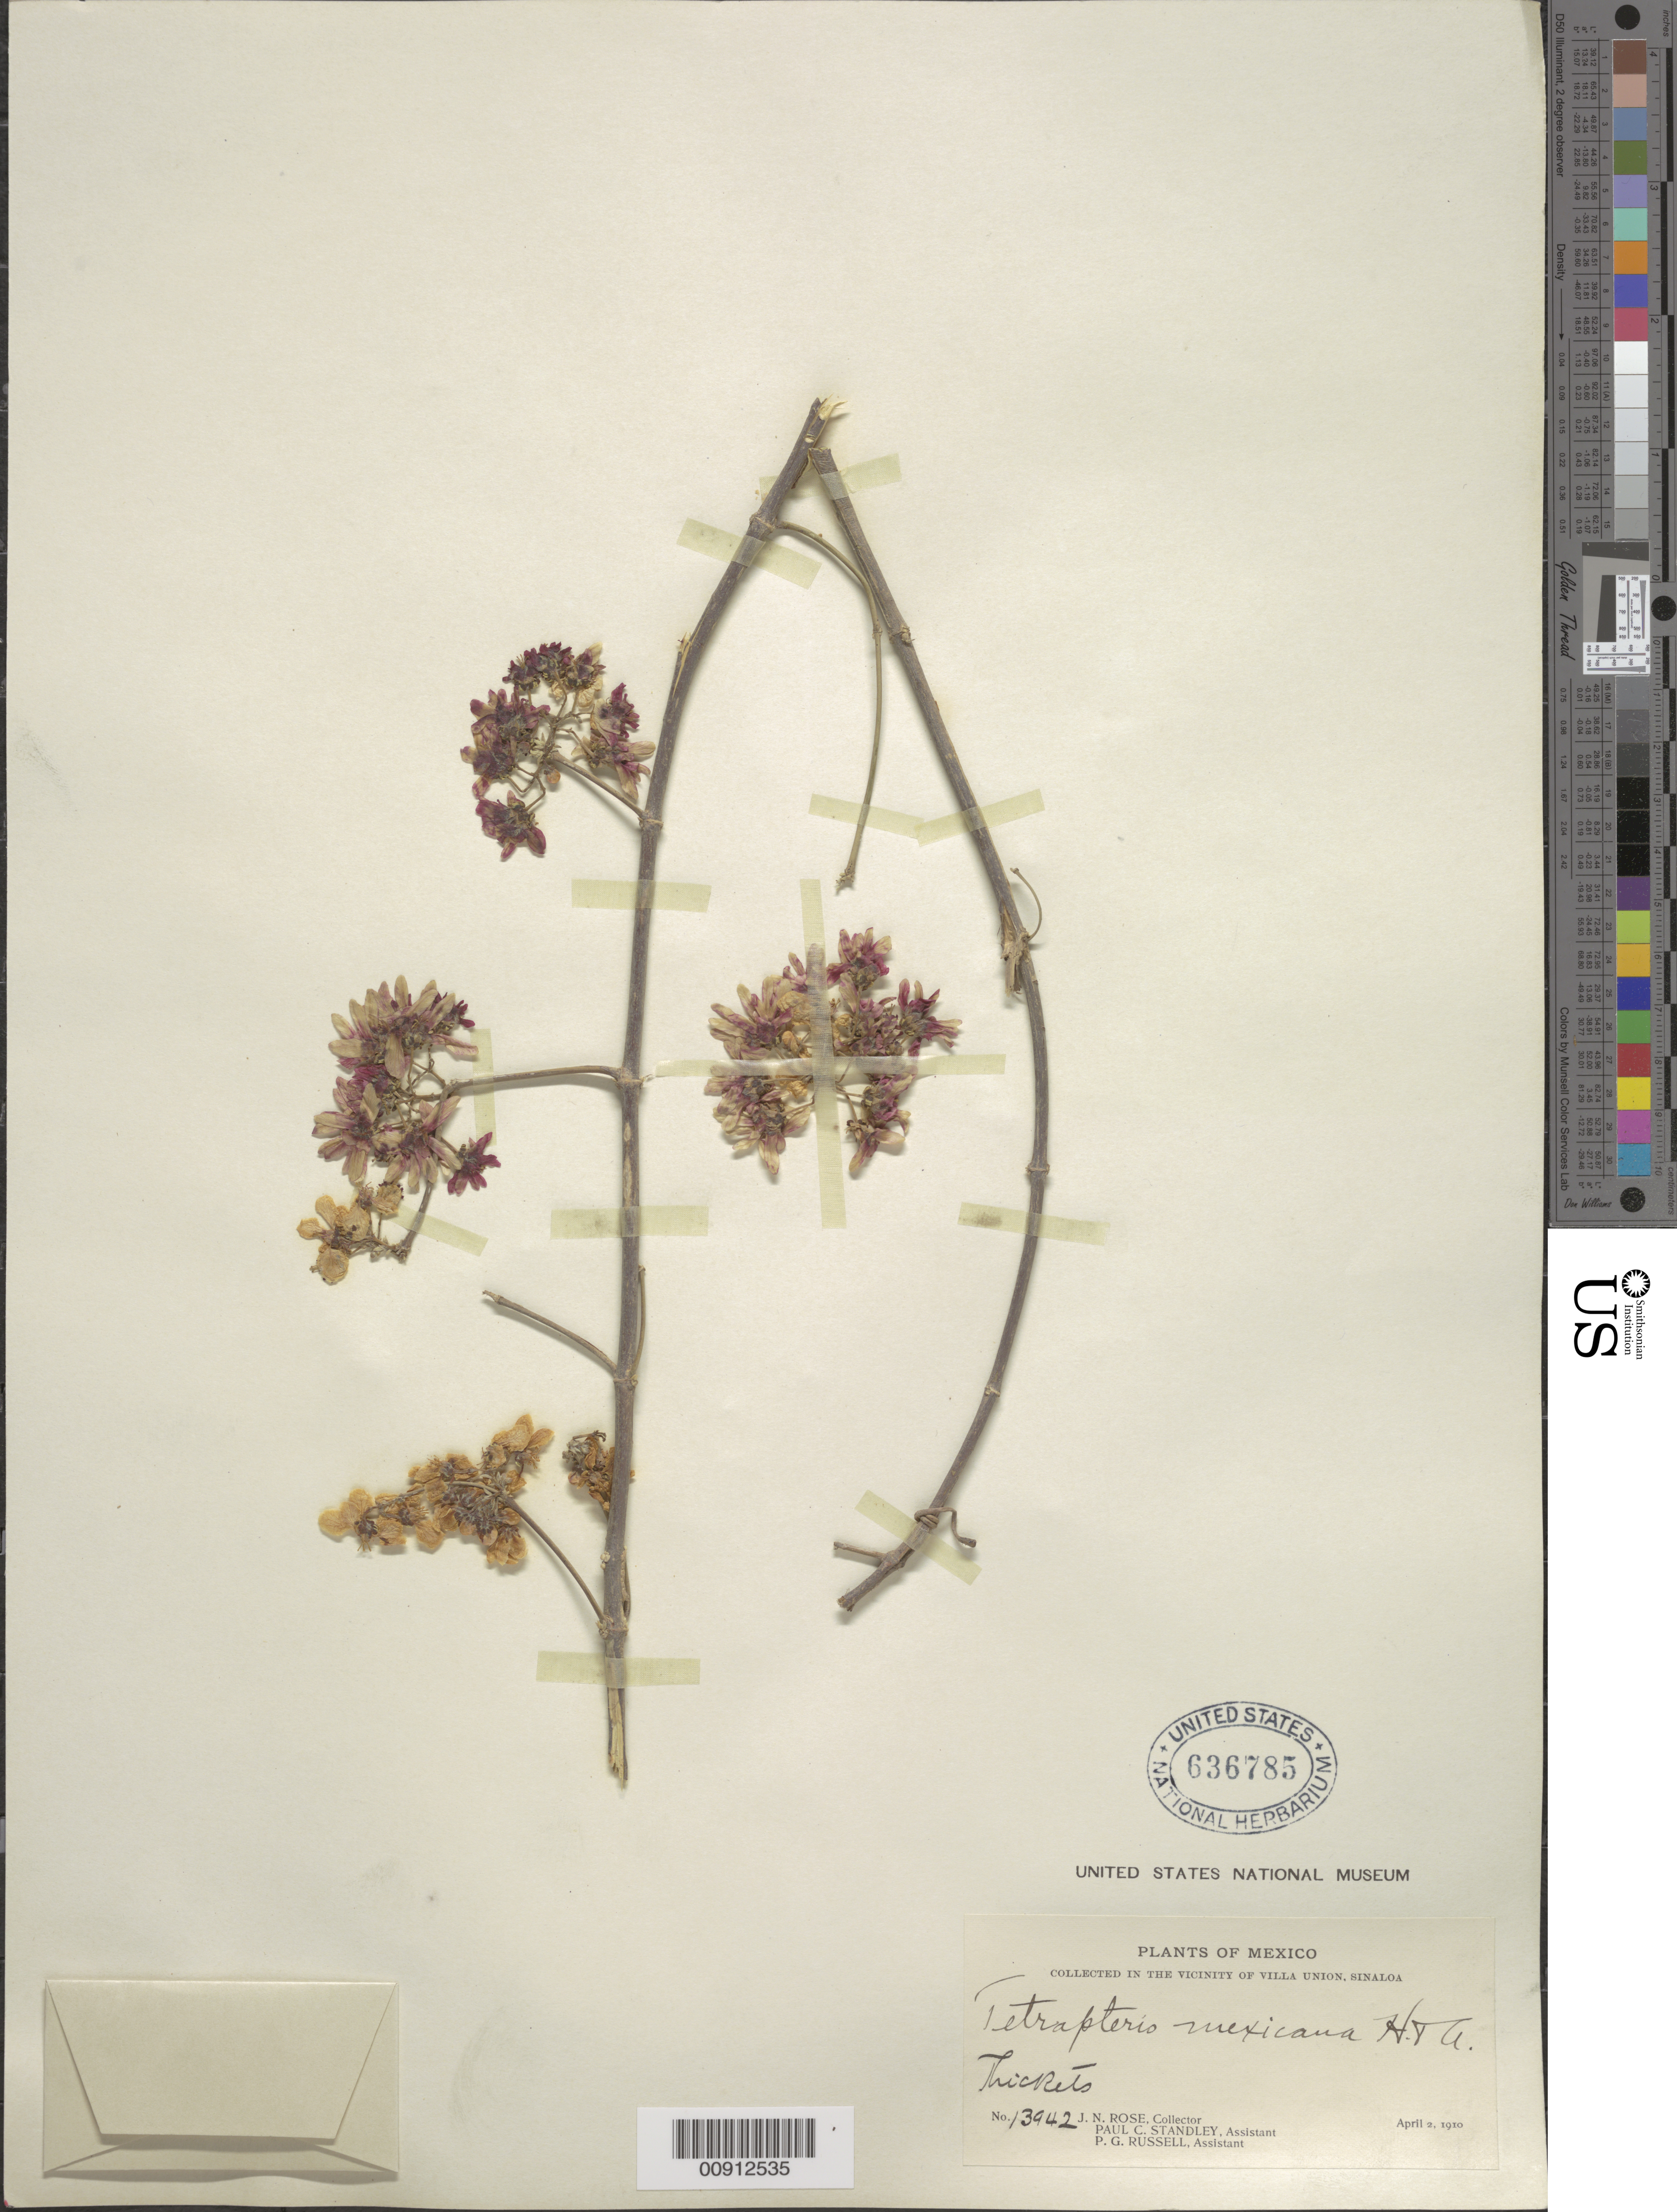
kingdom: Plantae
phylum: Tracheophyta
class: Magnoliopsida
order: Malpighiales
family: Malpighiaceae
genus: Tetrapterys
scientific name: Tetrapterys mexicana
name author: Hook. & Arn.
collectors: J. N. Rose, P. C. Standley & P. G. Russell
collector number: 13942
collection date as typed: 02 Apr 1910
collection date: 1910-04-02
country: Mexico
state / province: Sinaloa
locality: Vicinity of Villa Union, Sinaloa.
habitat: Thickets.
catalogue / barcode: US 636785